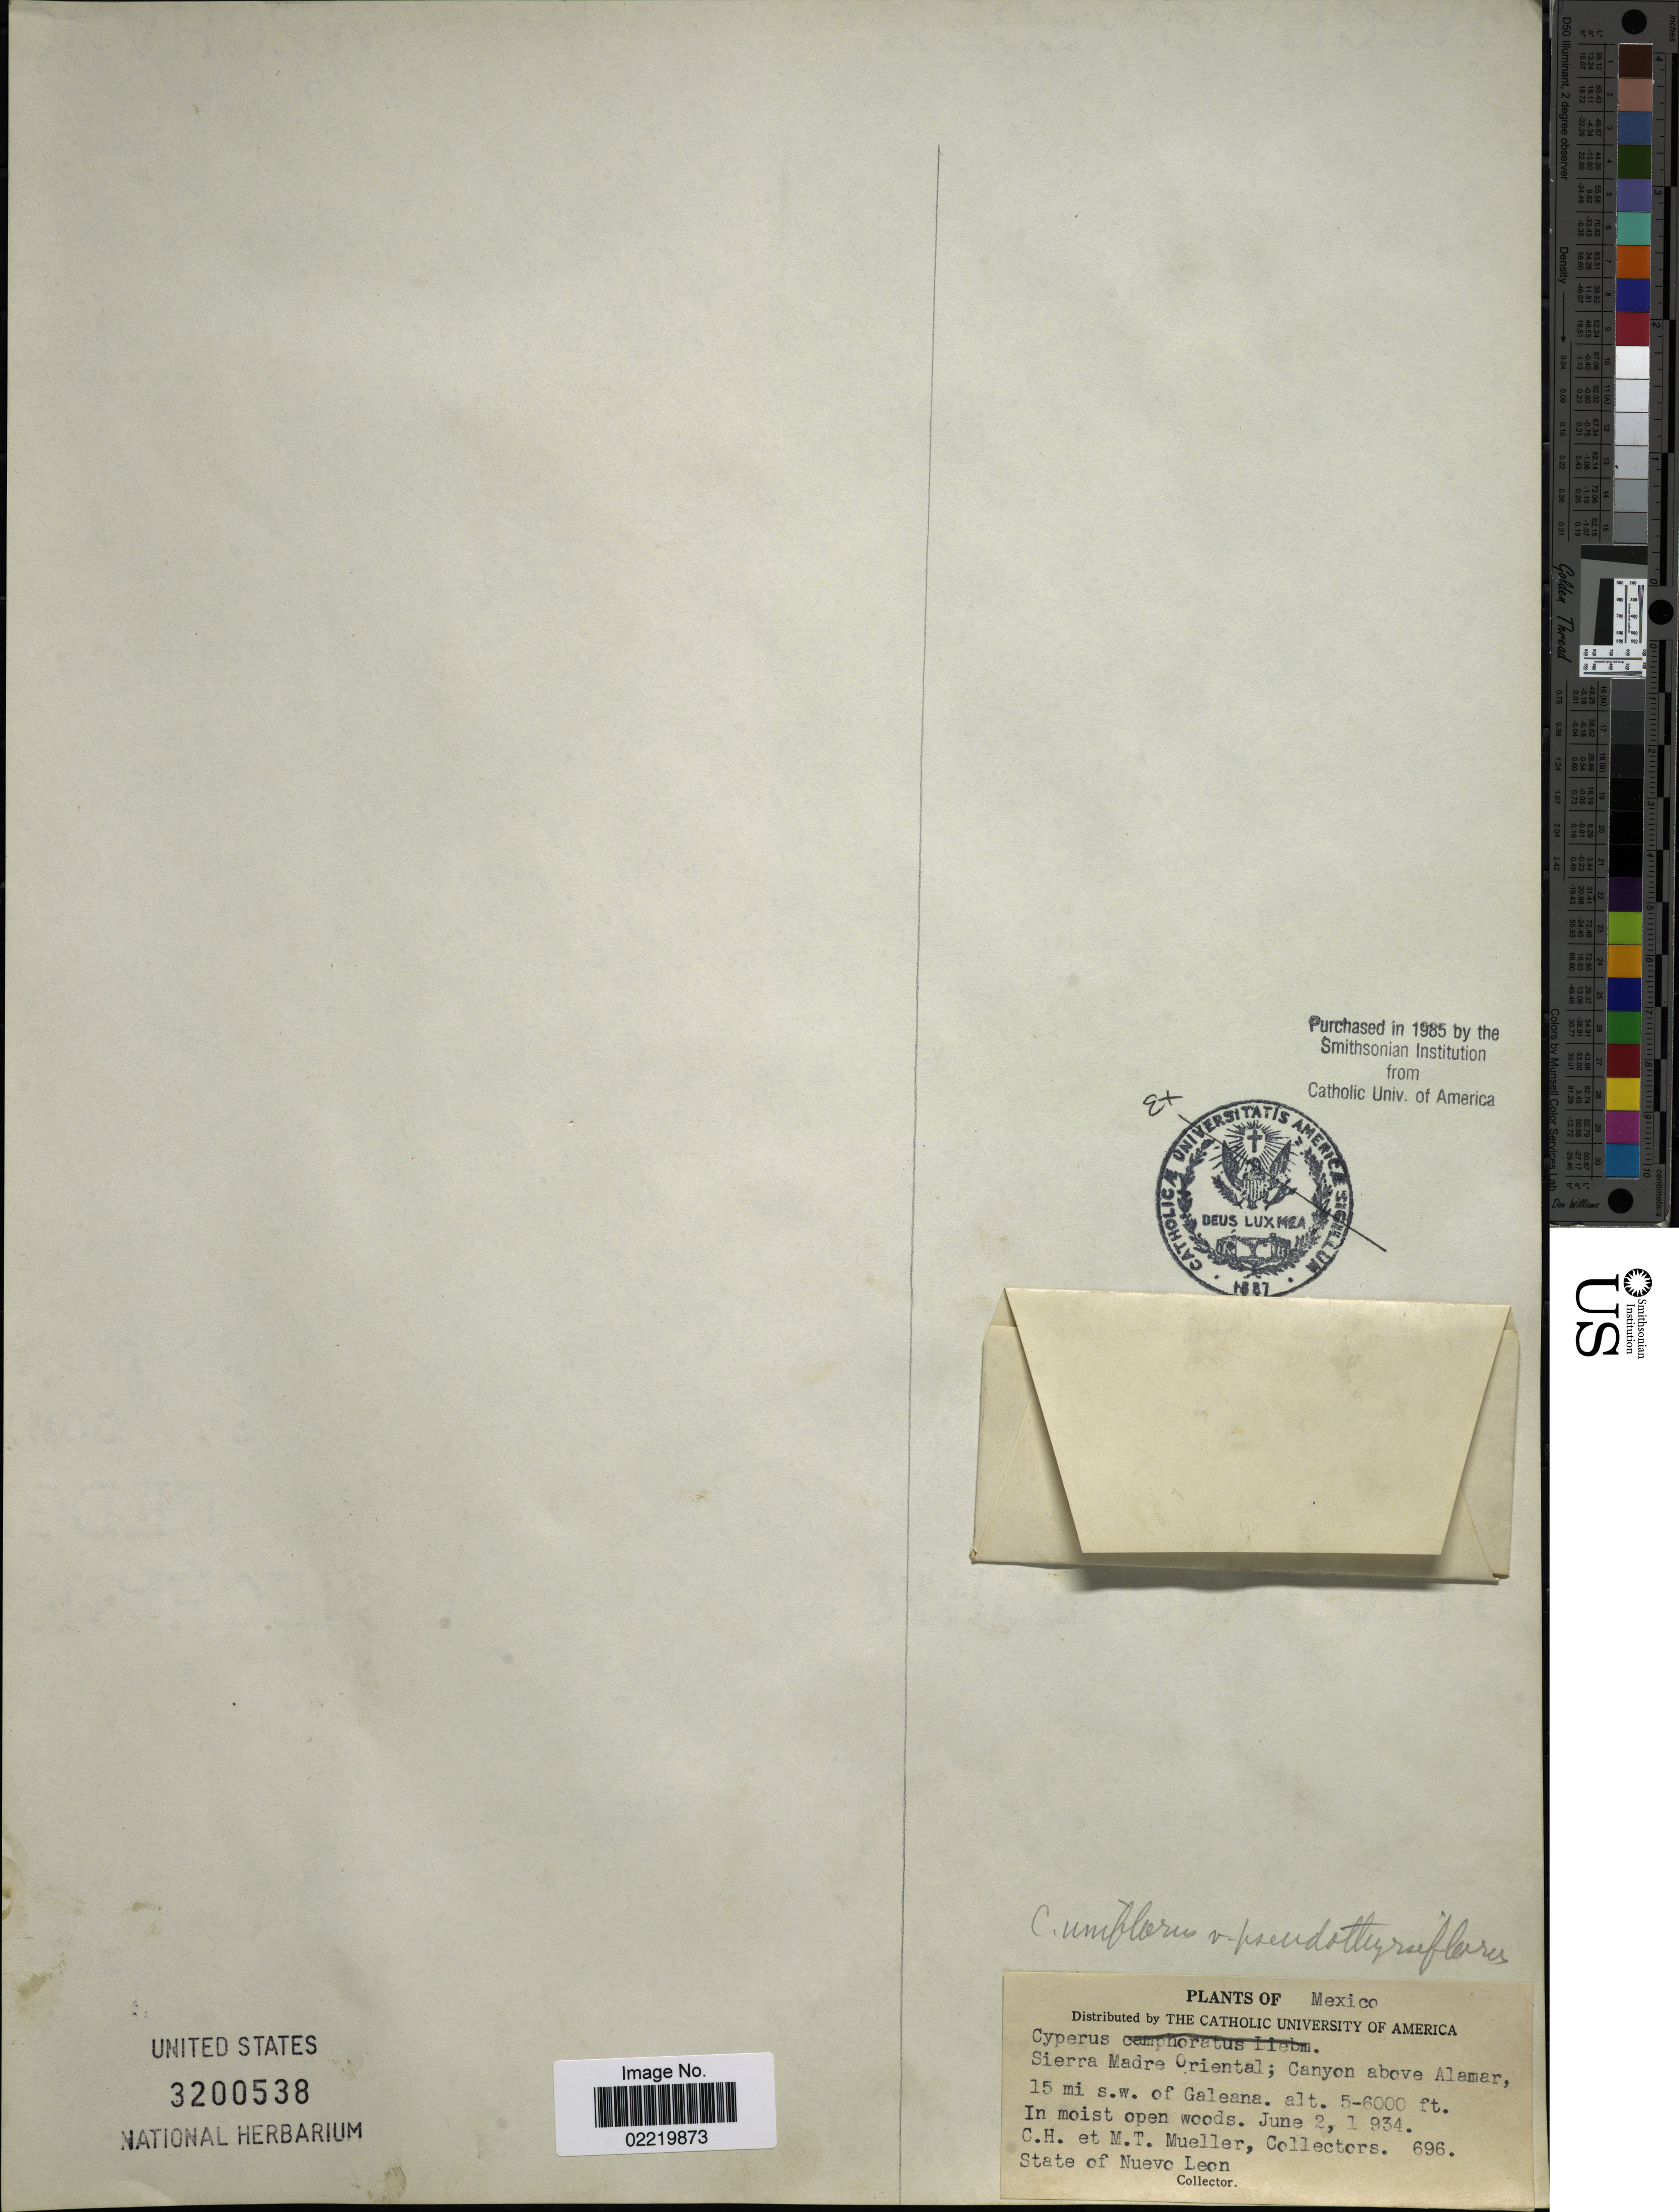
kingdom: Plantae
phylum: Tracheophyta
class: Liliopsida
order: Poales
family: Cyperaceae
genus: Cyperus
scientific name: Cyperus pseudothyrsiflorus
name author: (Kük.) R. Carter & S.D. Jones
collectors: C. H. Mueller & M. Mueller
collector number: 696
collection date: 1934-06-02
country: Mexico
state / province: Nuevo León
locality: Sierra Madre Oriental; Canyon above Alamar, 15 mi s.w. of Galeana, in moist open woods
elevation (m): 1524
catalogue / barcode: US 3200538